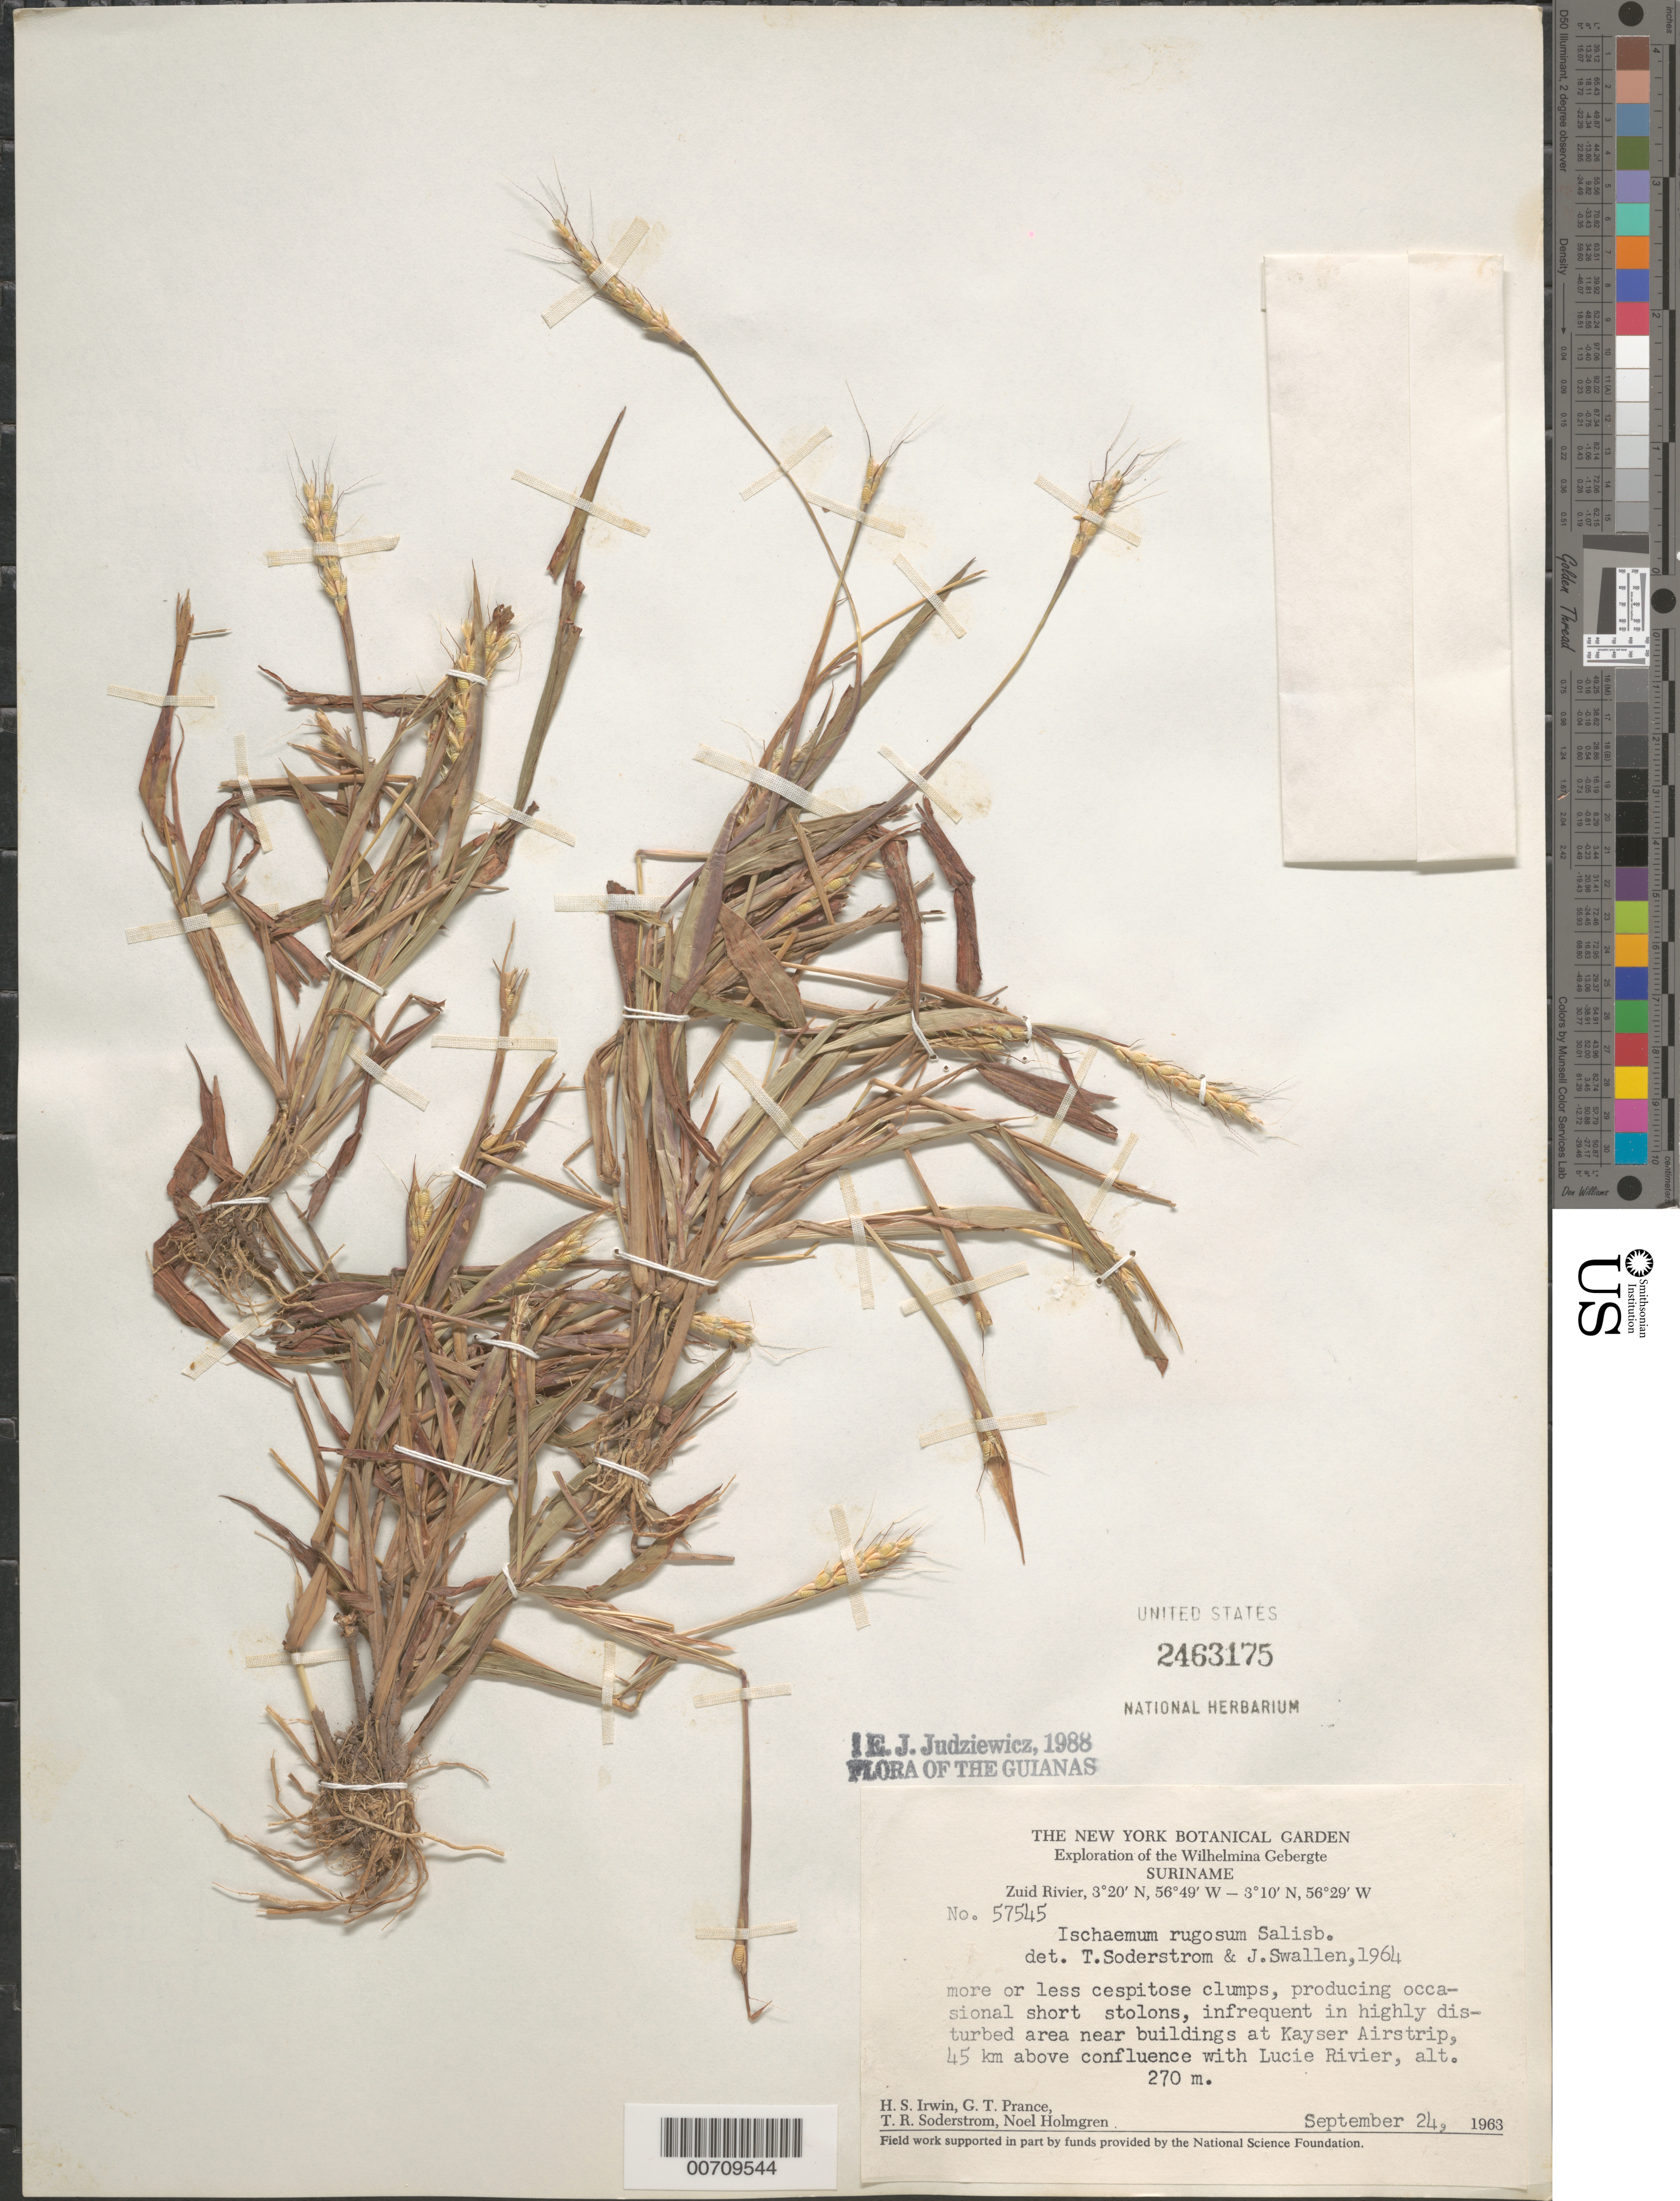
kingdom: Plantae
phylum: Tracheophyta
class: Liliopsida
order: Poales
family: Poaceae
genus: Ischaemum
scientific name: Ischaemum rugosum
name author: Salisb.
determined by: Swallen, J. R.; Soderstrom, T. R.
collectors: H. Irwin, G. T. Prance, T. R. Soderstrom & N. H. Holmgren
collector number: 57545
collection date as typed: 24-Sep-63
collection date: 1963-09-24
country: Suriname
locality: Kayser Airstrip, Zuid R., 45 km above confl. with Lucie R., Wilhelmina Gebergte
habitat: Highly disturbed area near buildings at Kaiser Airstrip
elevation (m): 270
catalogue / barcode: US 2463175